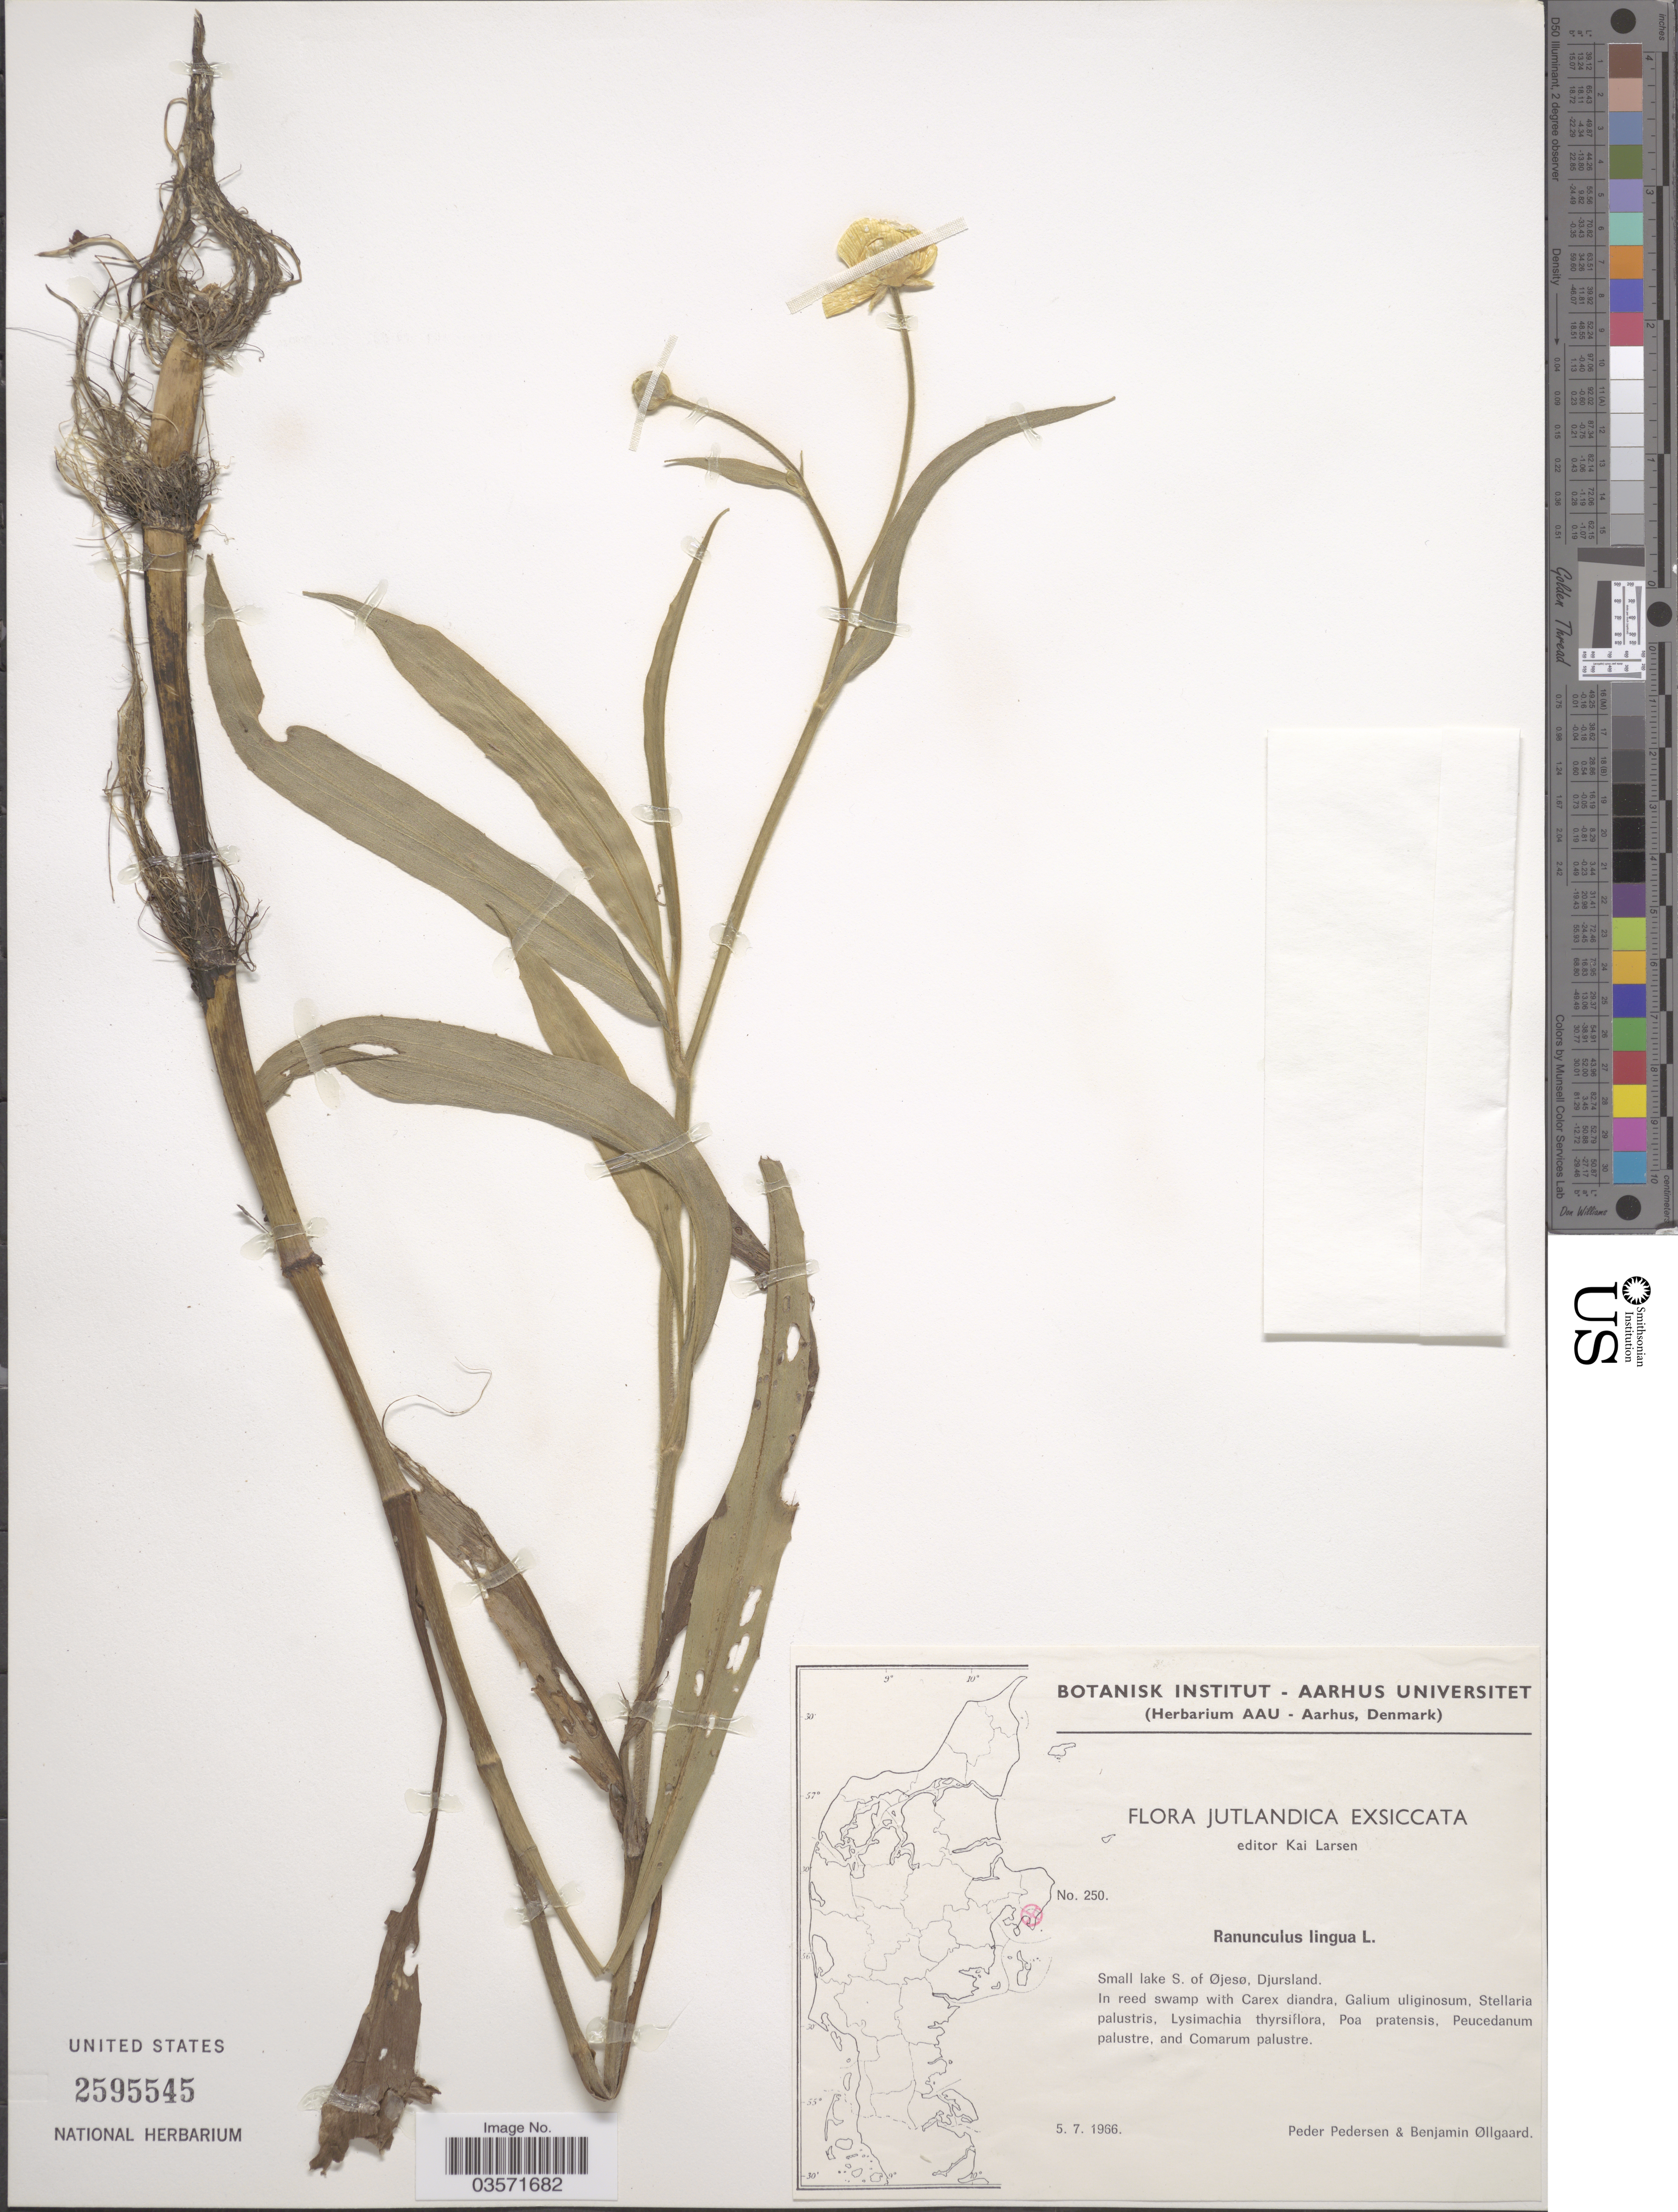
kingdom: Plantae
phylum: Tracheophyta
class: Magnoliopsida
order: Ranunculales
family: Ranunculaceae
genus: Ranunculus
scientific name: Ranunculus lingua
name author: L.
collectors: P. Pedersen & B. Øllgaard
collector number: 250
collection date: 1966-07-05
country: Denmark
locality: Jutlandica. Small lake S. of Øjesø, Djursland.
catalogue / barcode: US 2595545